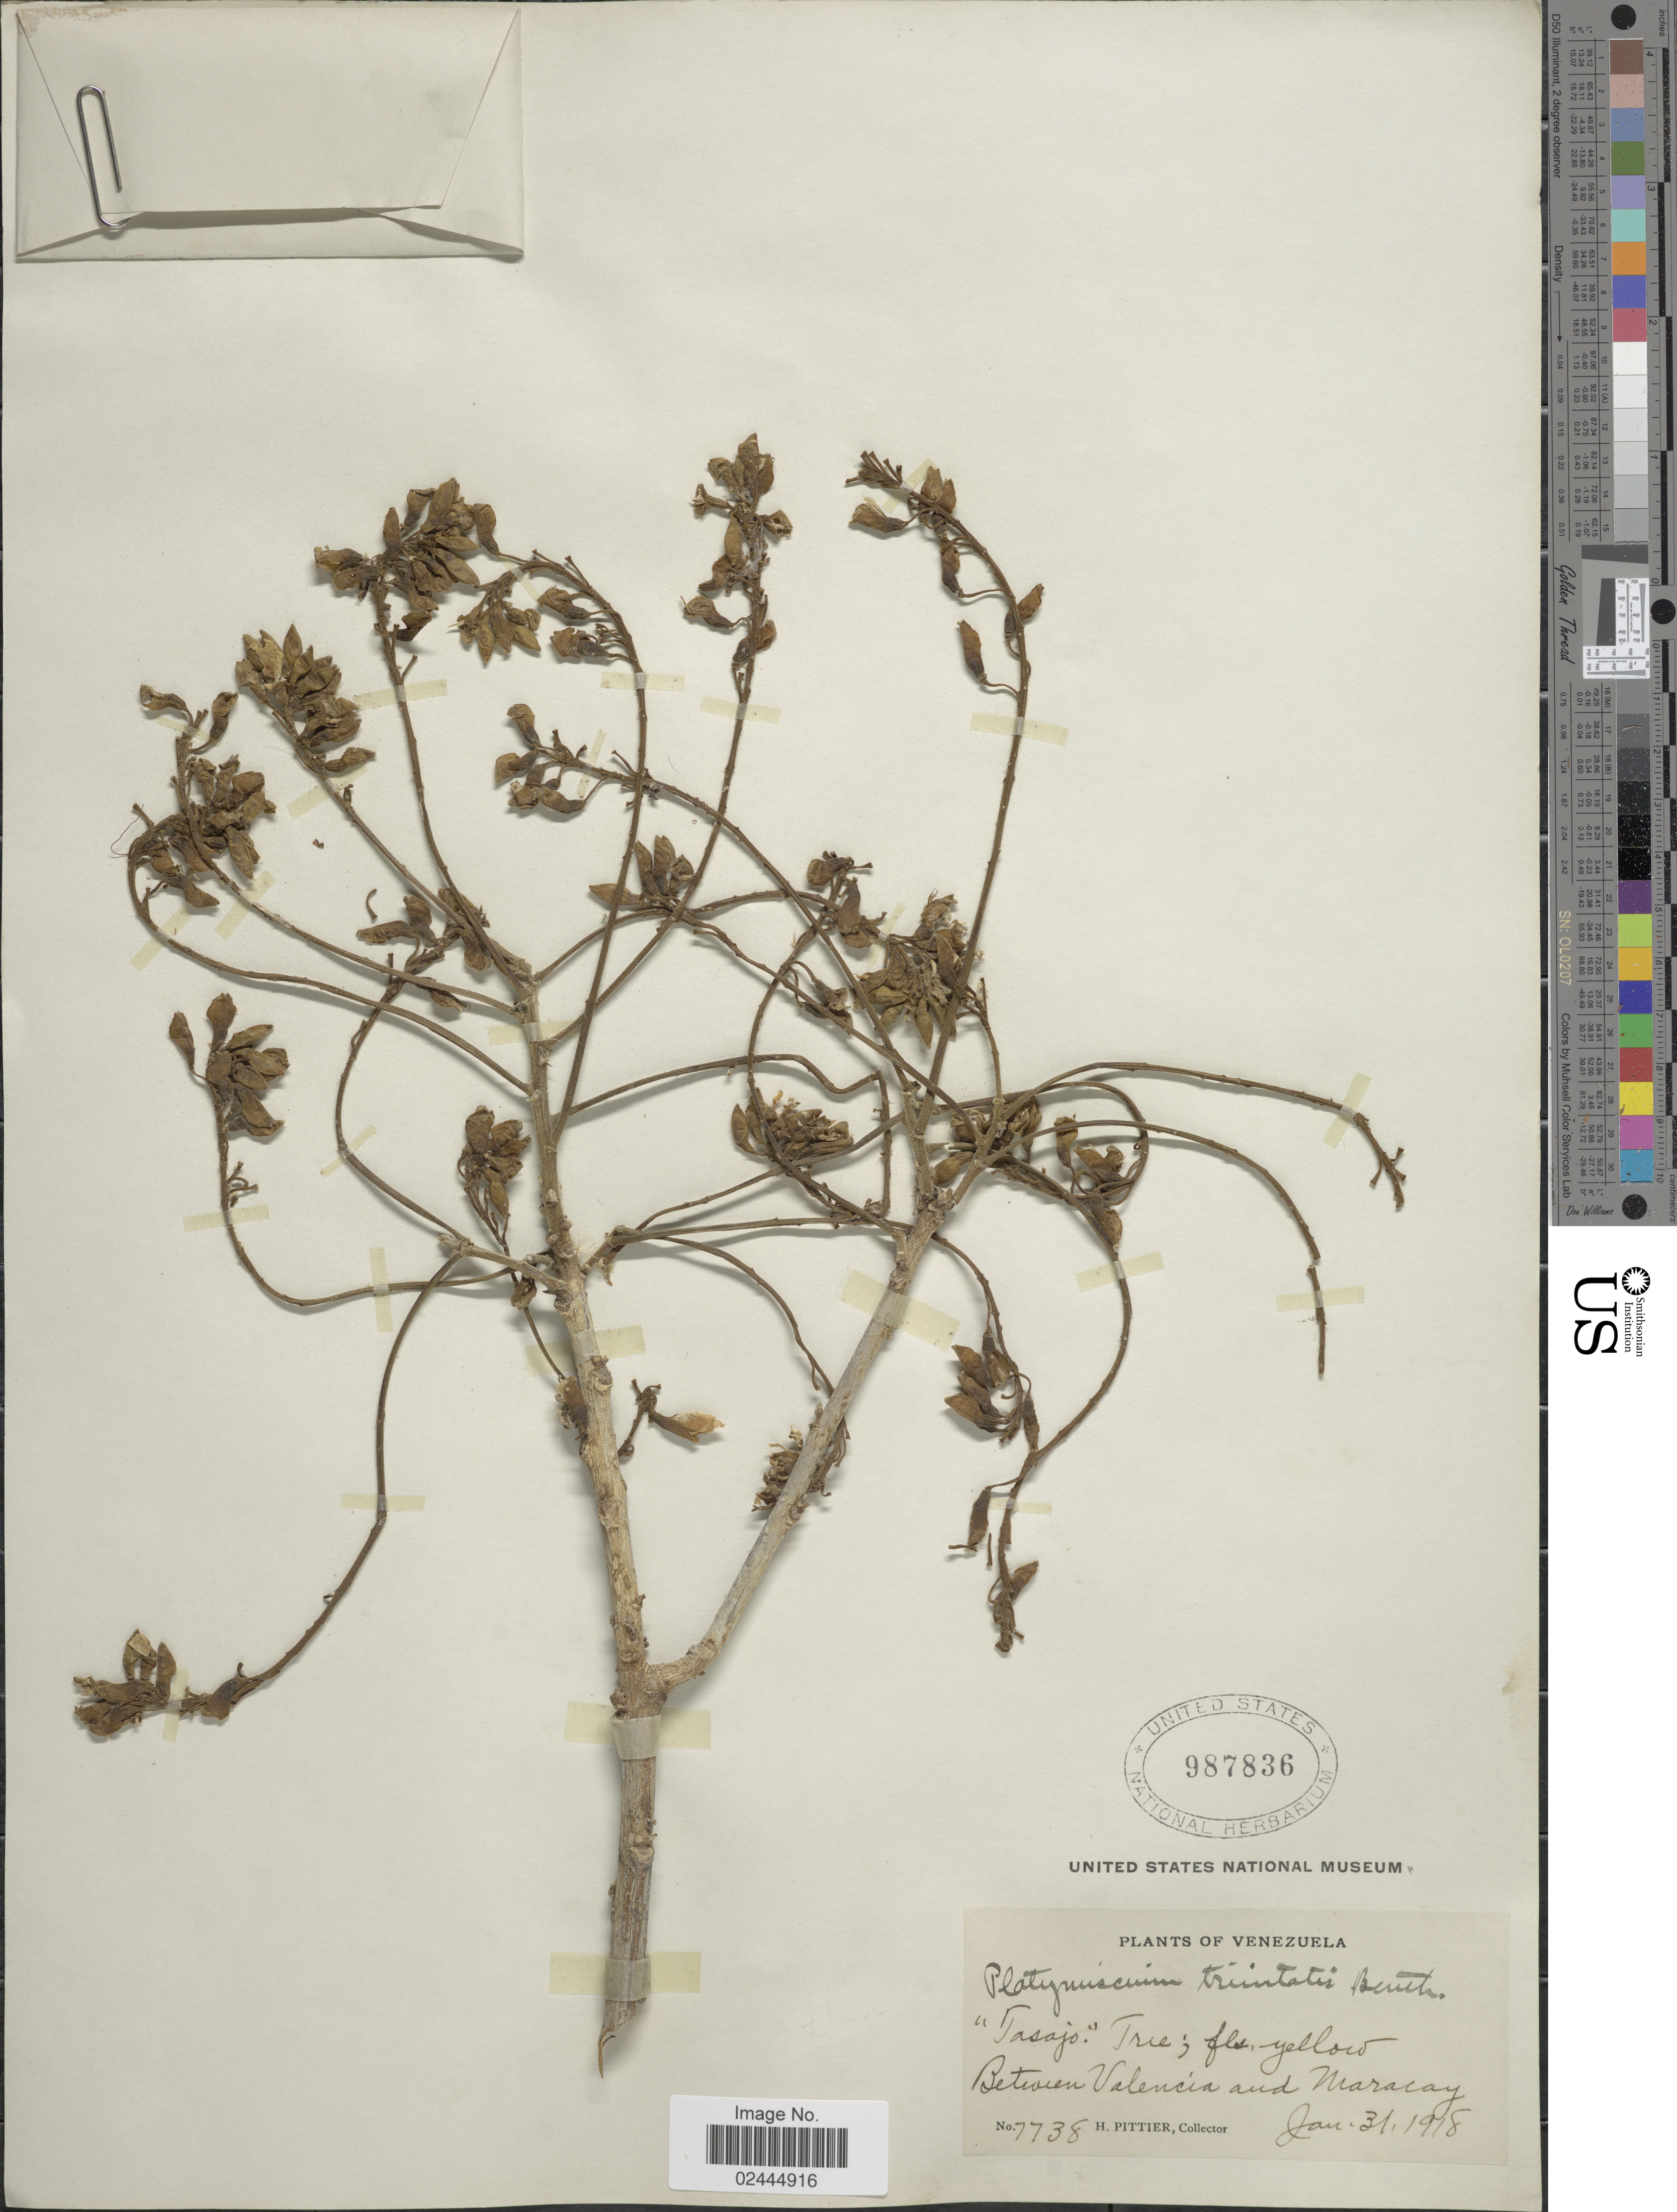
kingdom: Plantae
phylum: Tracheophyta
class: Magnoliopsida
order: Fabales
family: Fabaceae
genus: Fissicalyx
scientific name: Fissicalyx fendleri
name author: Benth.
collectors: H. F. Pittier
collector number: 7738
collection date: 1918-01-31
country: Venezuela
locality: Between Valencia and Maracay.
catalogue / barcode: US 987836